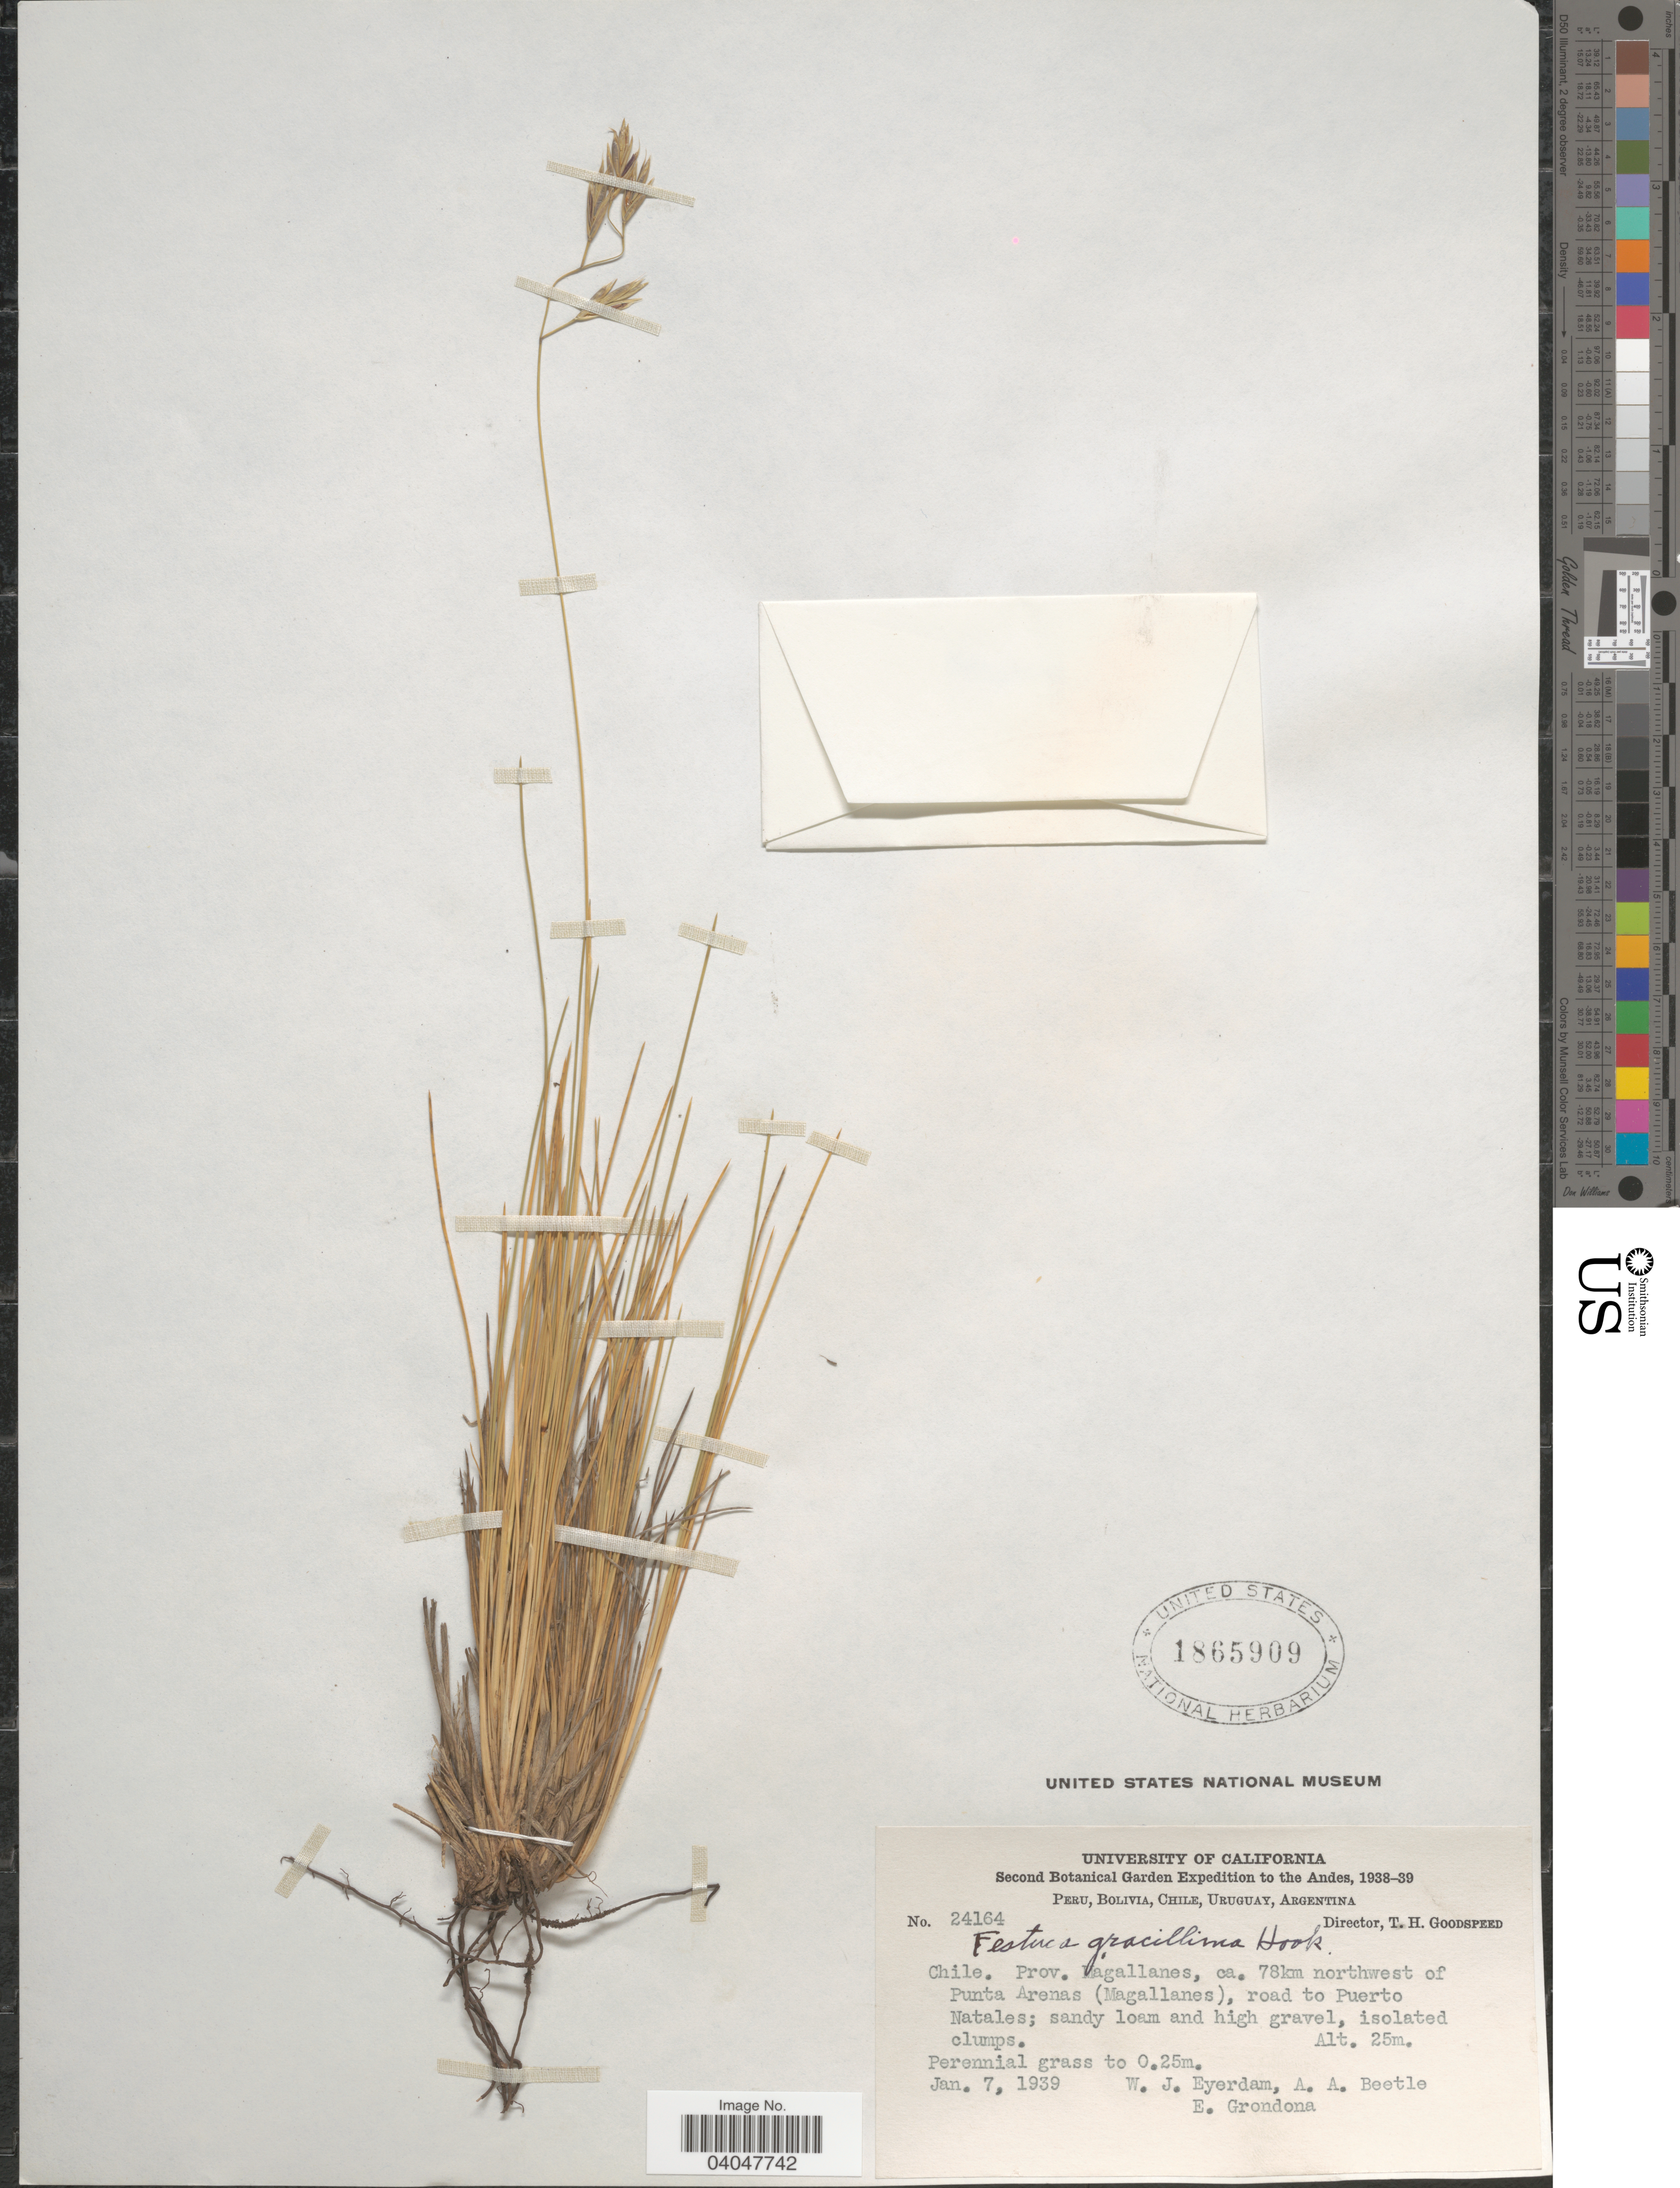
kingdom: Plantae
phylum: Tracheophyta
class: Liliopsida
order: Poales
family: Poaceae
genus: Festuca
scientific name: Festuca gracillima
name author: Hook. f.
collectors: W. J. Eyerdam, A. A. Beetle & E. Grondona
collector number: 24164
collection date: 1939-01-07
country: Chile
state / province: Magallanes y de la Antártica Chilena (XII)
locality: The Andes. Prov. Magallanes, ca. 78km northwest of Punta Arenas (Magallanes), road to Puerto Natales.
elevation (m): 25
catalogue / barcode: US 1865909